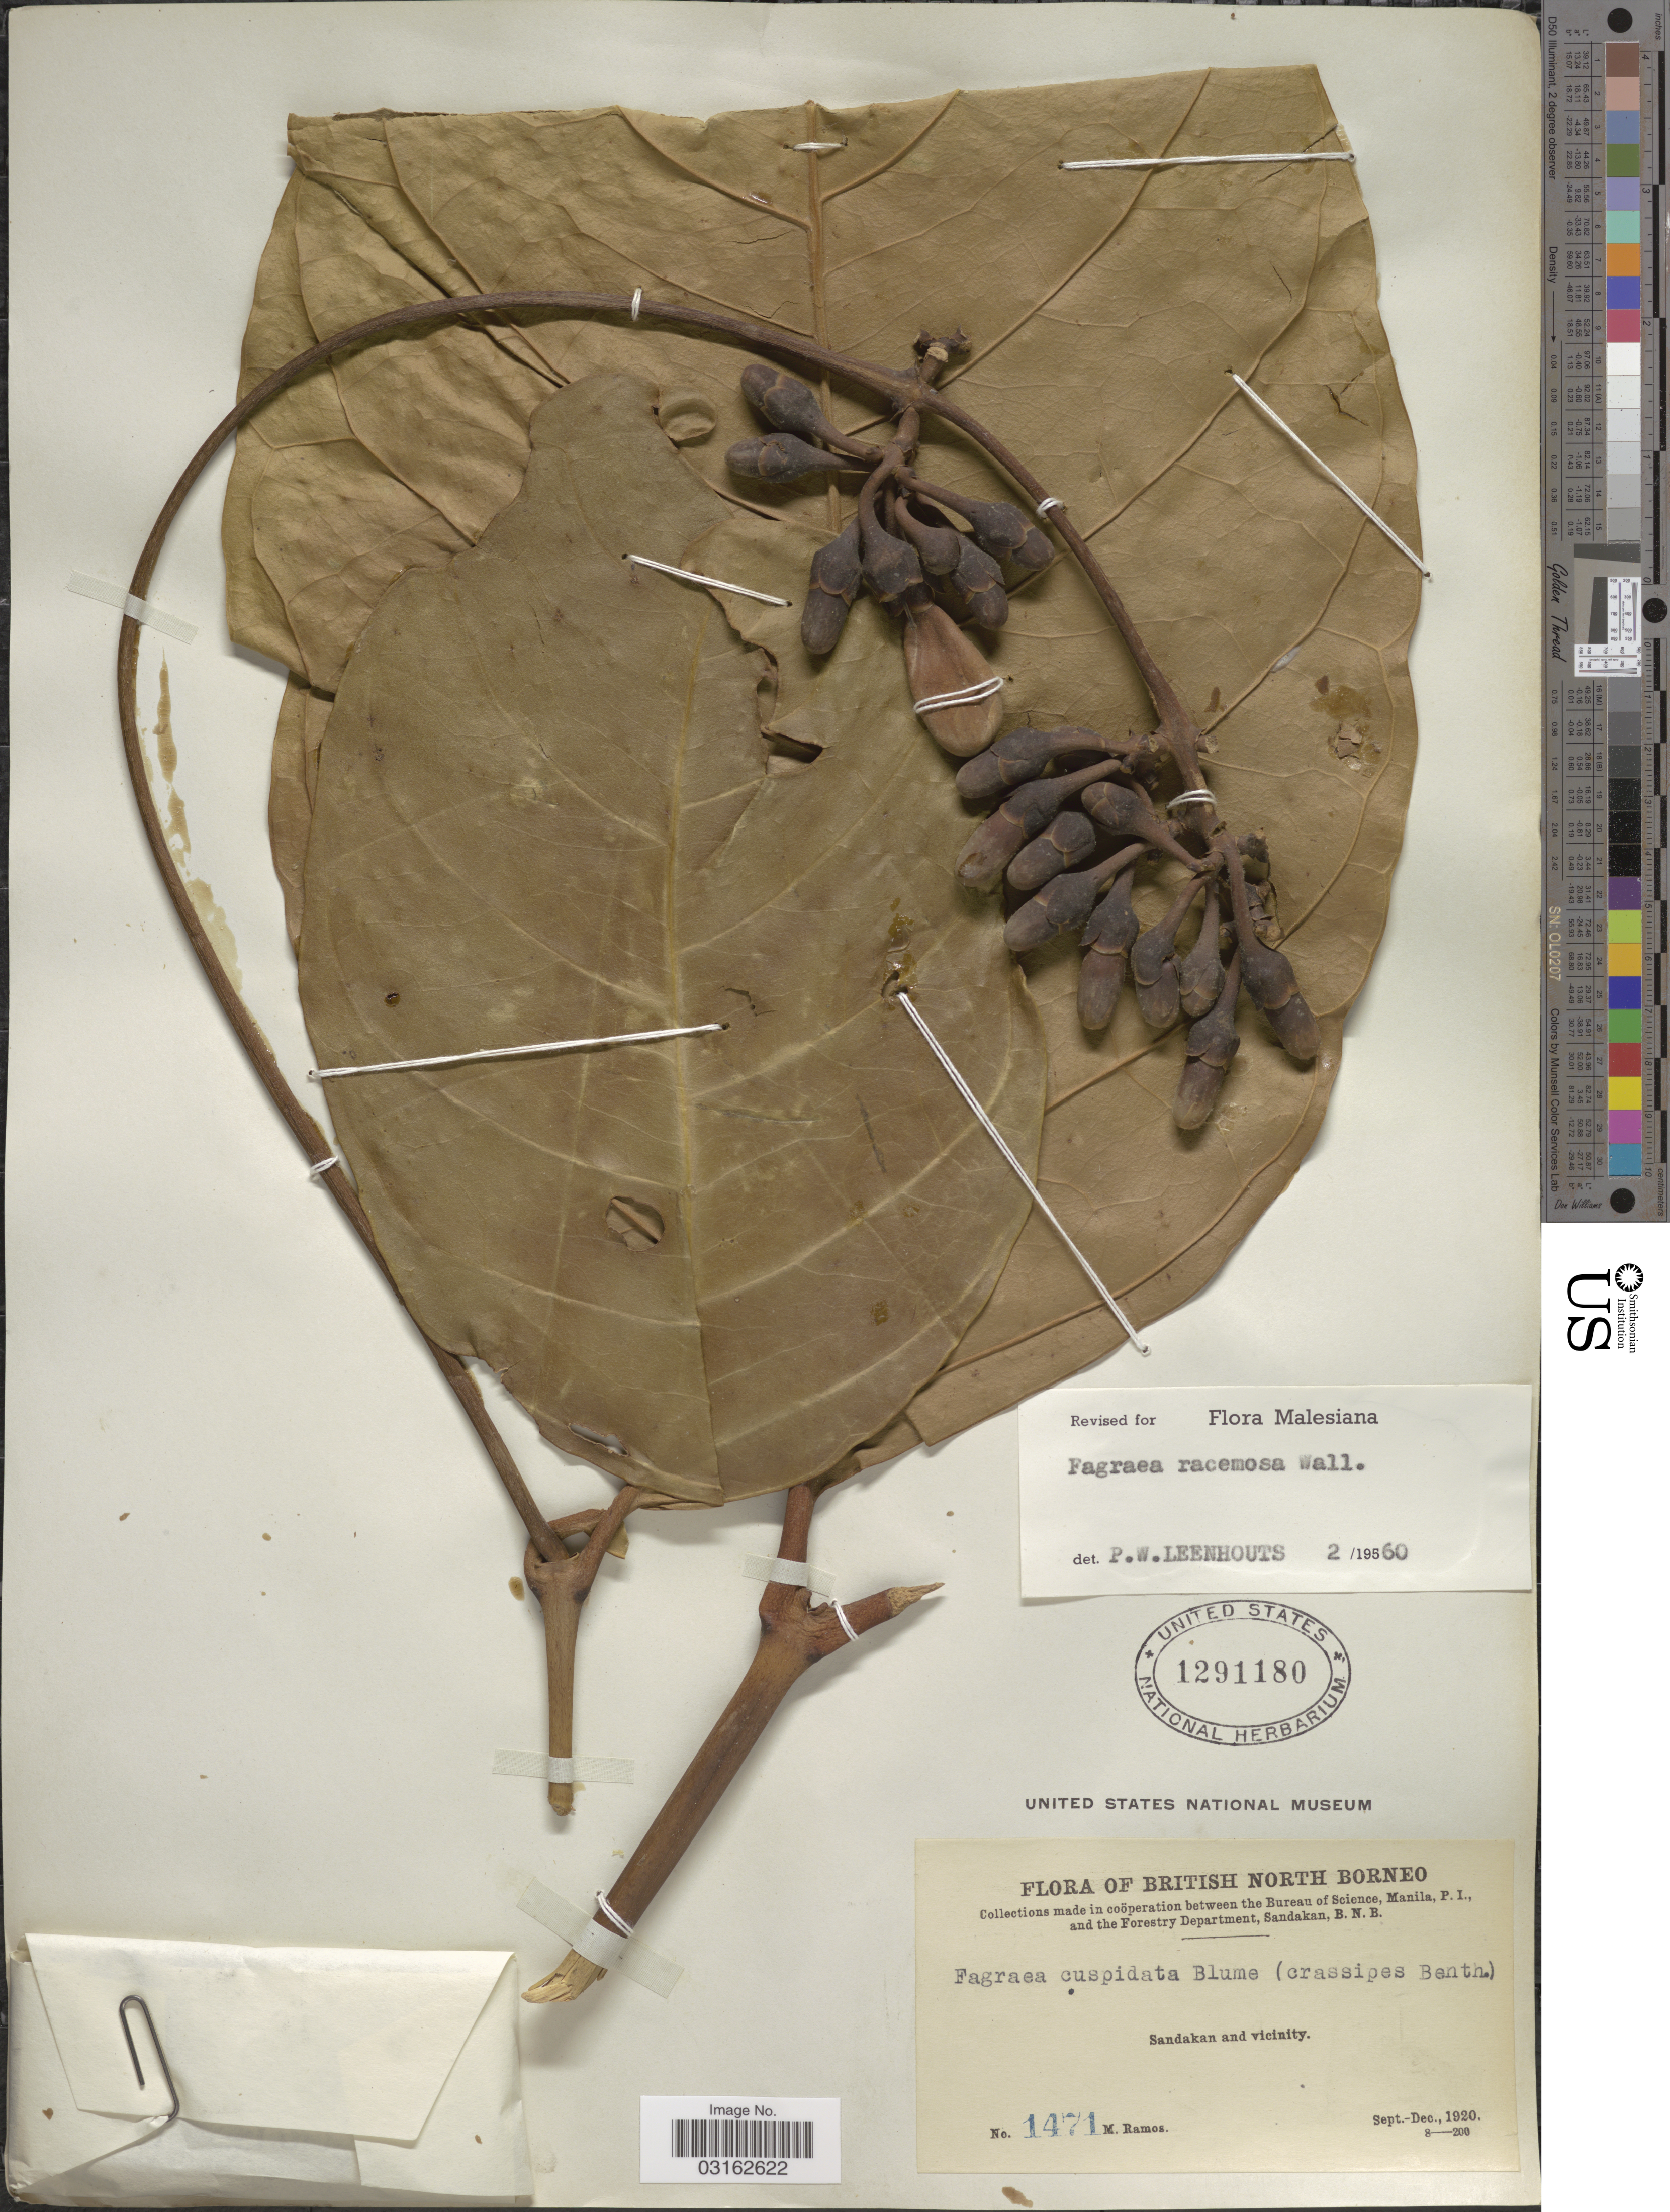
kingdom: Plantae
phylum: Tracheophyta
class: Magnoliopsida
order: Gentianales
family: Gentianaceae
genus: Fagraea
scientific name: Fagraea racemosa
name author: Jack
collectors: M. Ramos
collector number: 1471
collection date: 1920-09/1920-12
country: Malaysia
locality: British North Borneo. Sandakan and vicinity.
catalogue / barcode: US 1291180